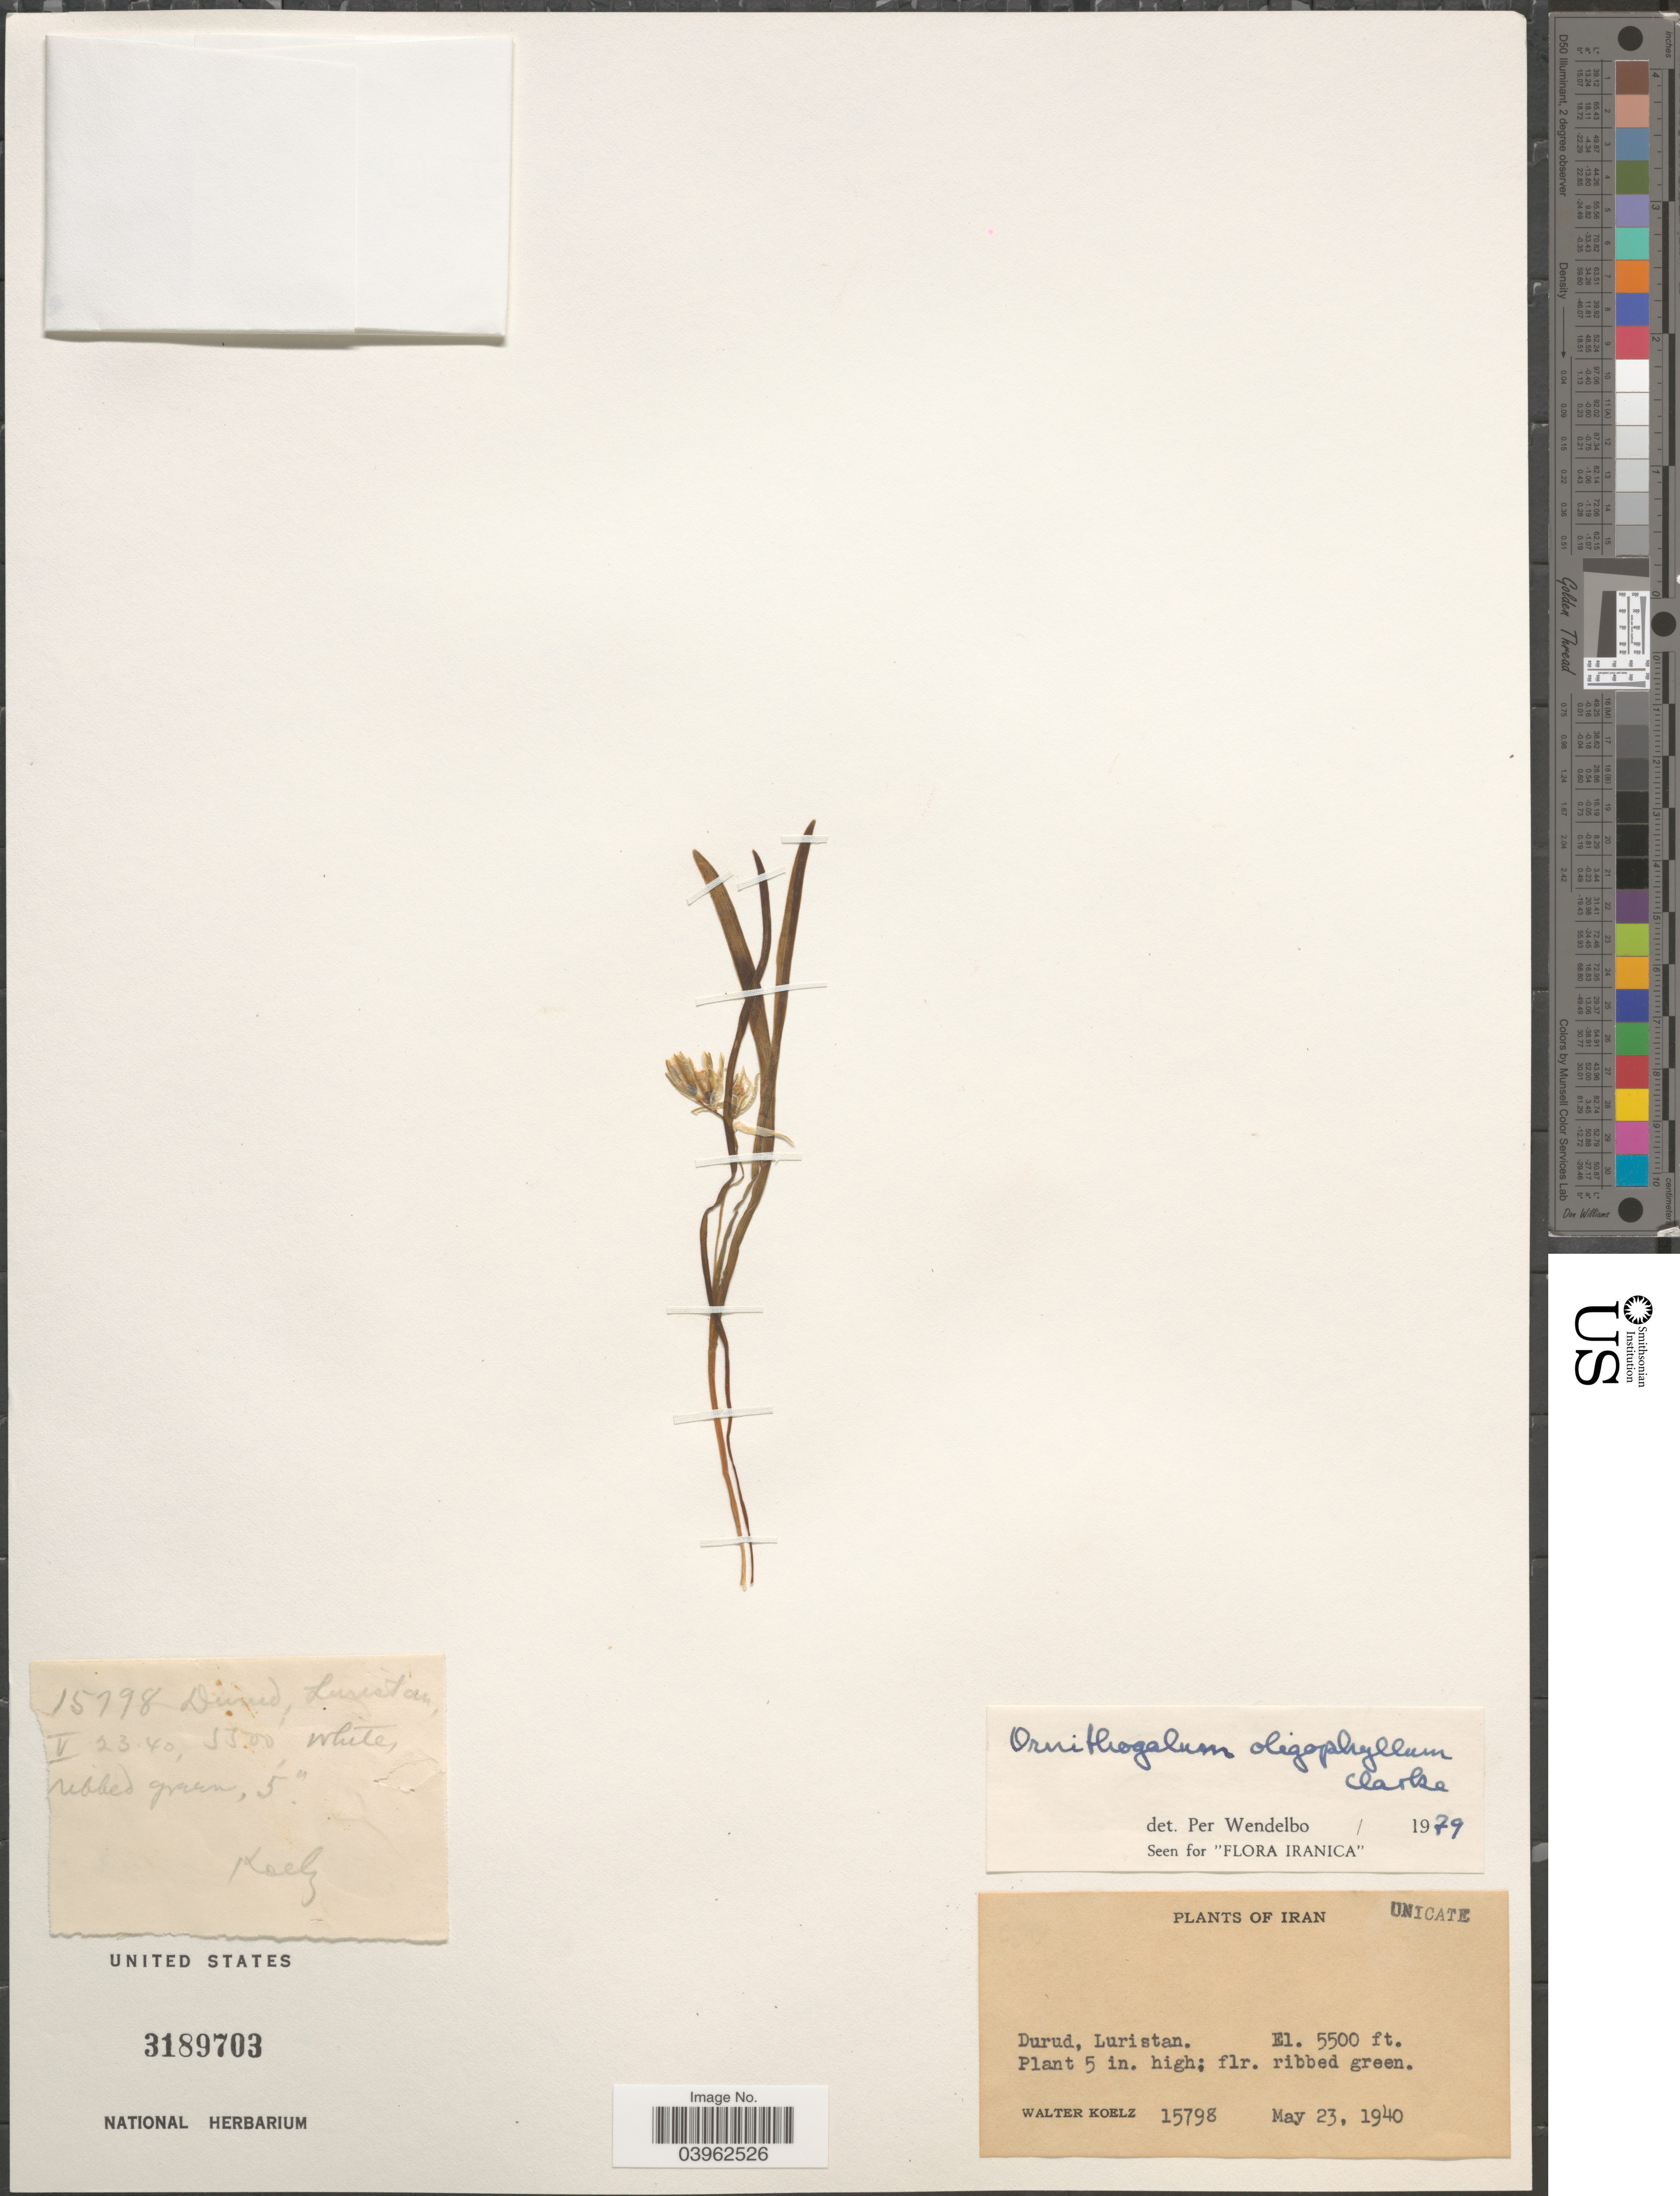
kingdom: Plantae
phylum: Tracheophyta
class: Liliopsida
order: Asparagales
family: Asparagaceae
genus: Ornithogalum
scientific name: Ornithogalum oligophyllum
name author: E.D. Clarke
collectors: W. N. Koelz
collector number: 15798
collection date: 1940-05-23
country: Iran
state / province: Lorestan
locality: Durud, Luristan.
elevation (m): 1676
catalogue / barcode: US 3189703